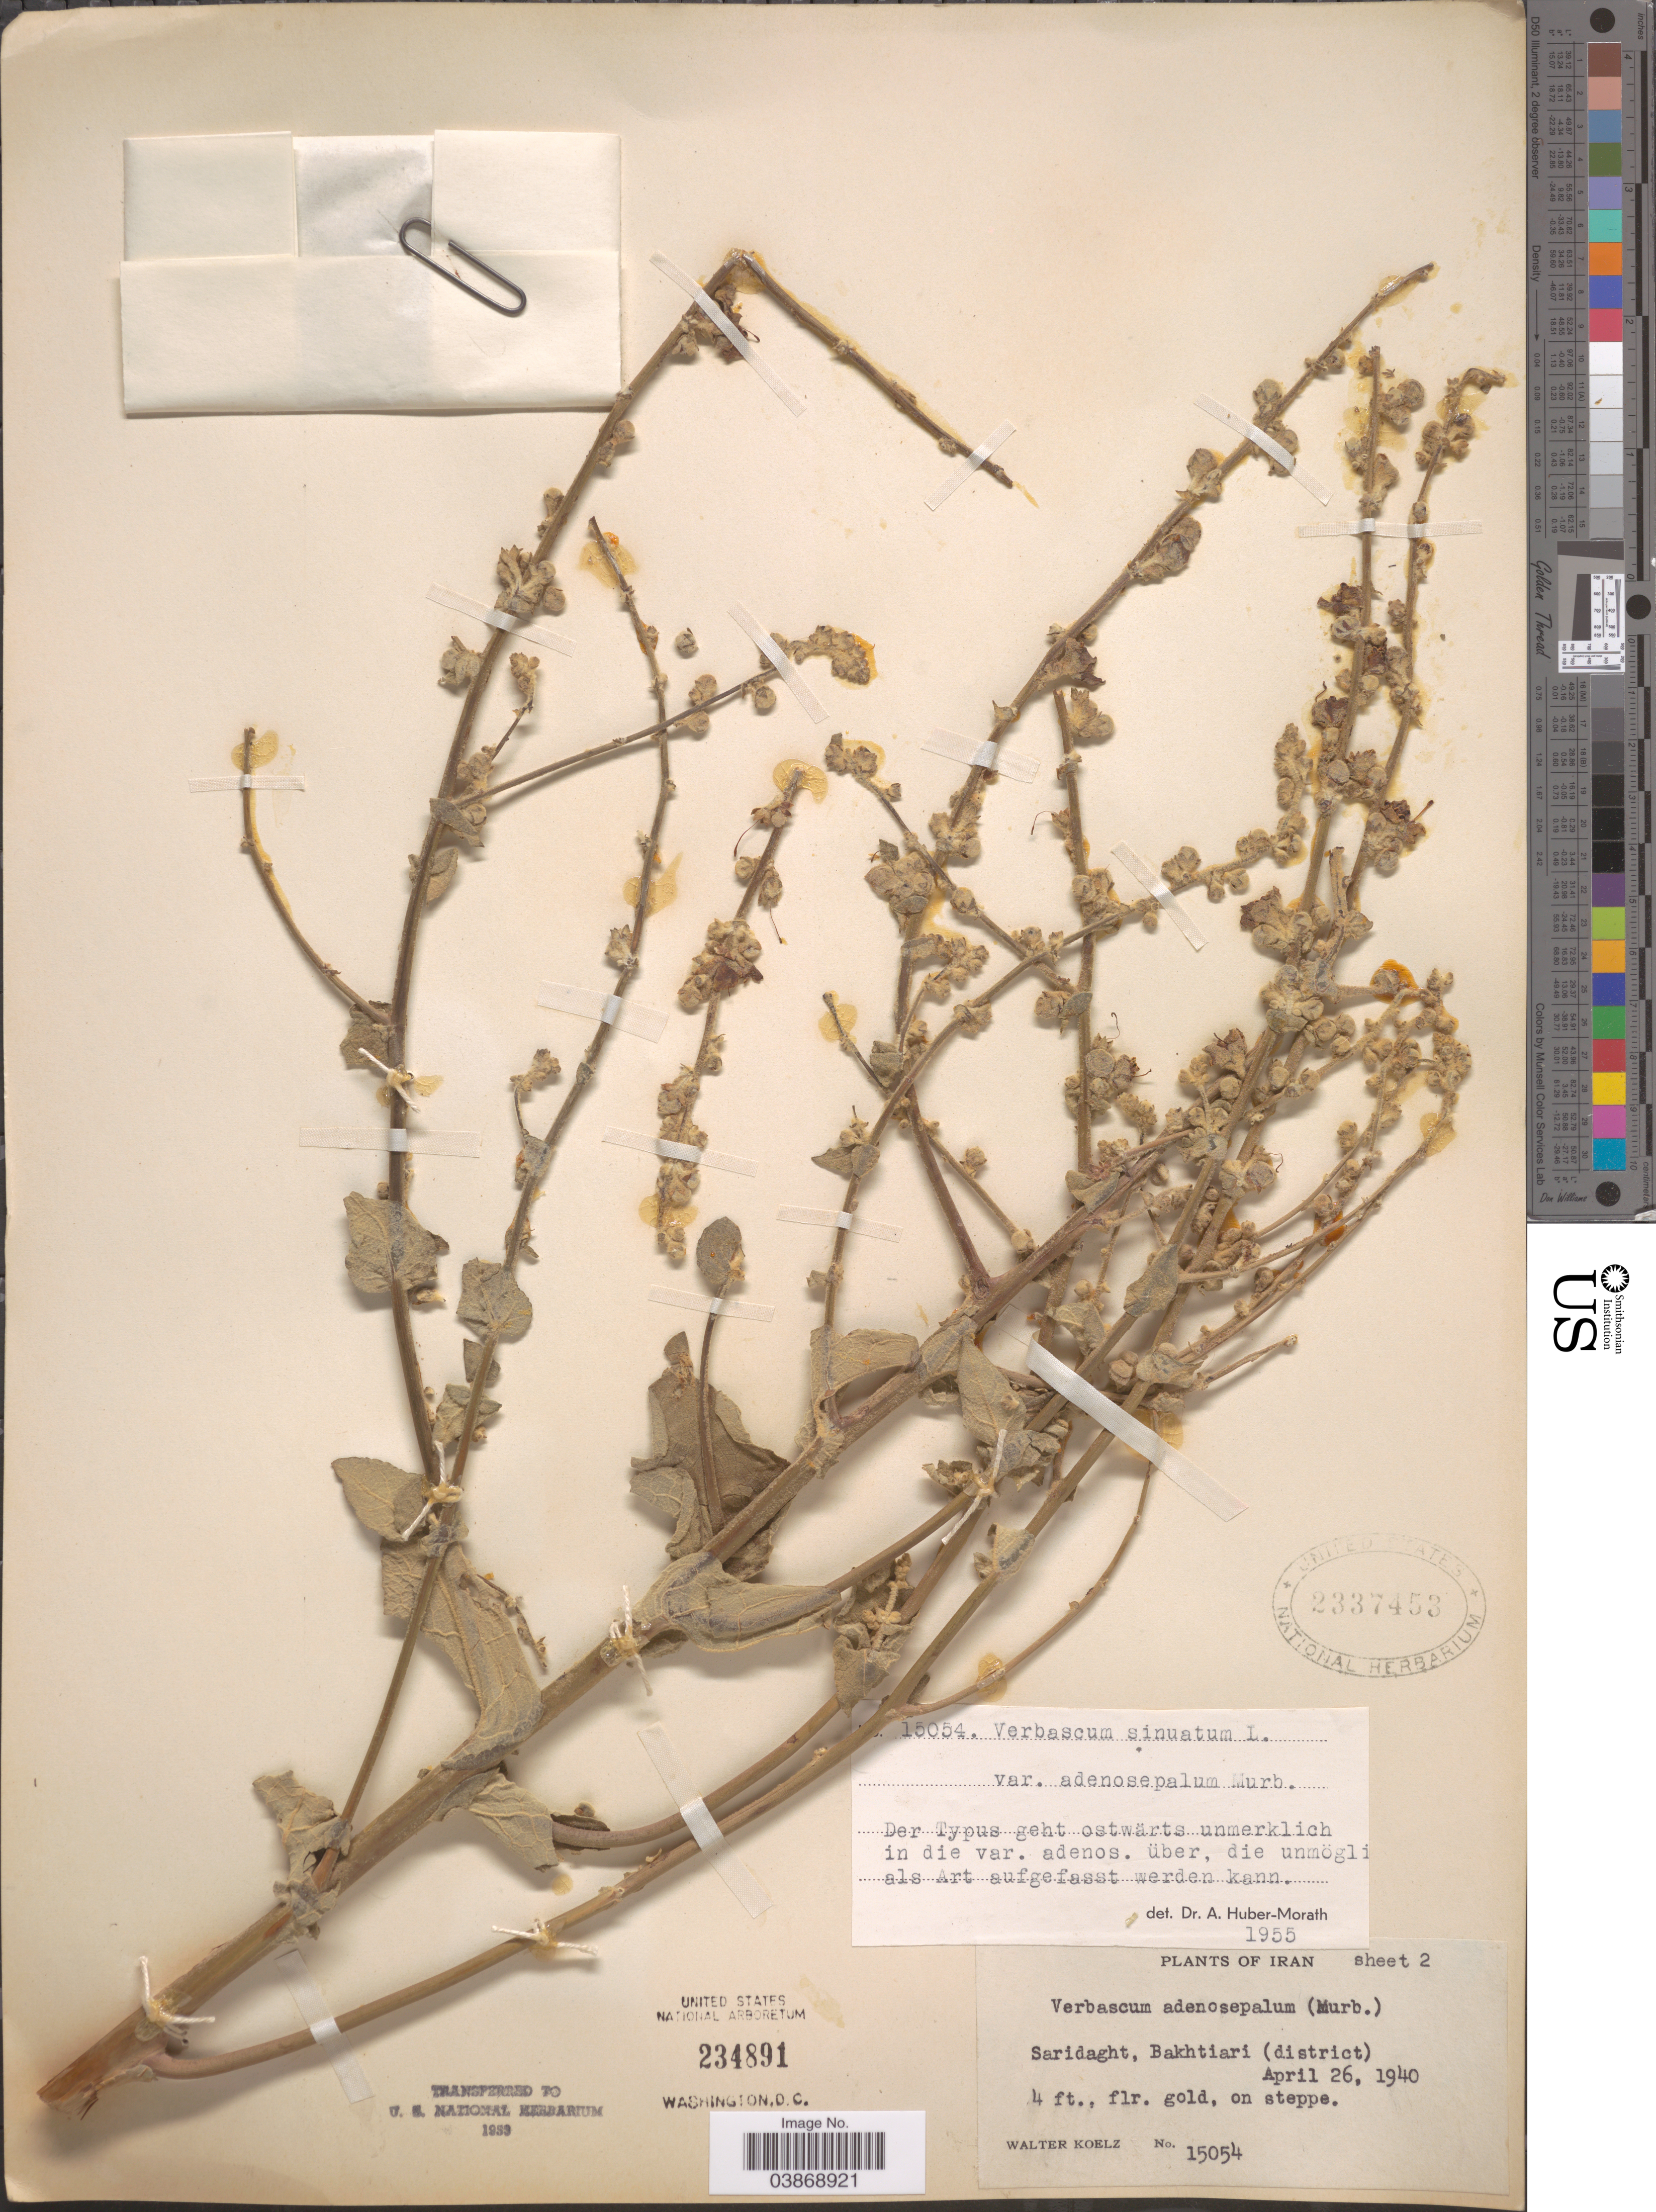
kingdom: Plantae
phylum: Tracheophyta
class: Magnoliopsida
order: Lamiales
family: Scrophulariaceae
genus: Verbascum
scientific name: Verbascum sinuatum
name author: L.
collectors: W. N. Koelz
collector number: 15054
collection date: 1940-04-26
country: Iran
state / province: Chahar Mahaal and Bakhtiari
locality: Saridaght, Bakhtiari (district).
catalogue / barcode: US 2337453